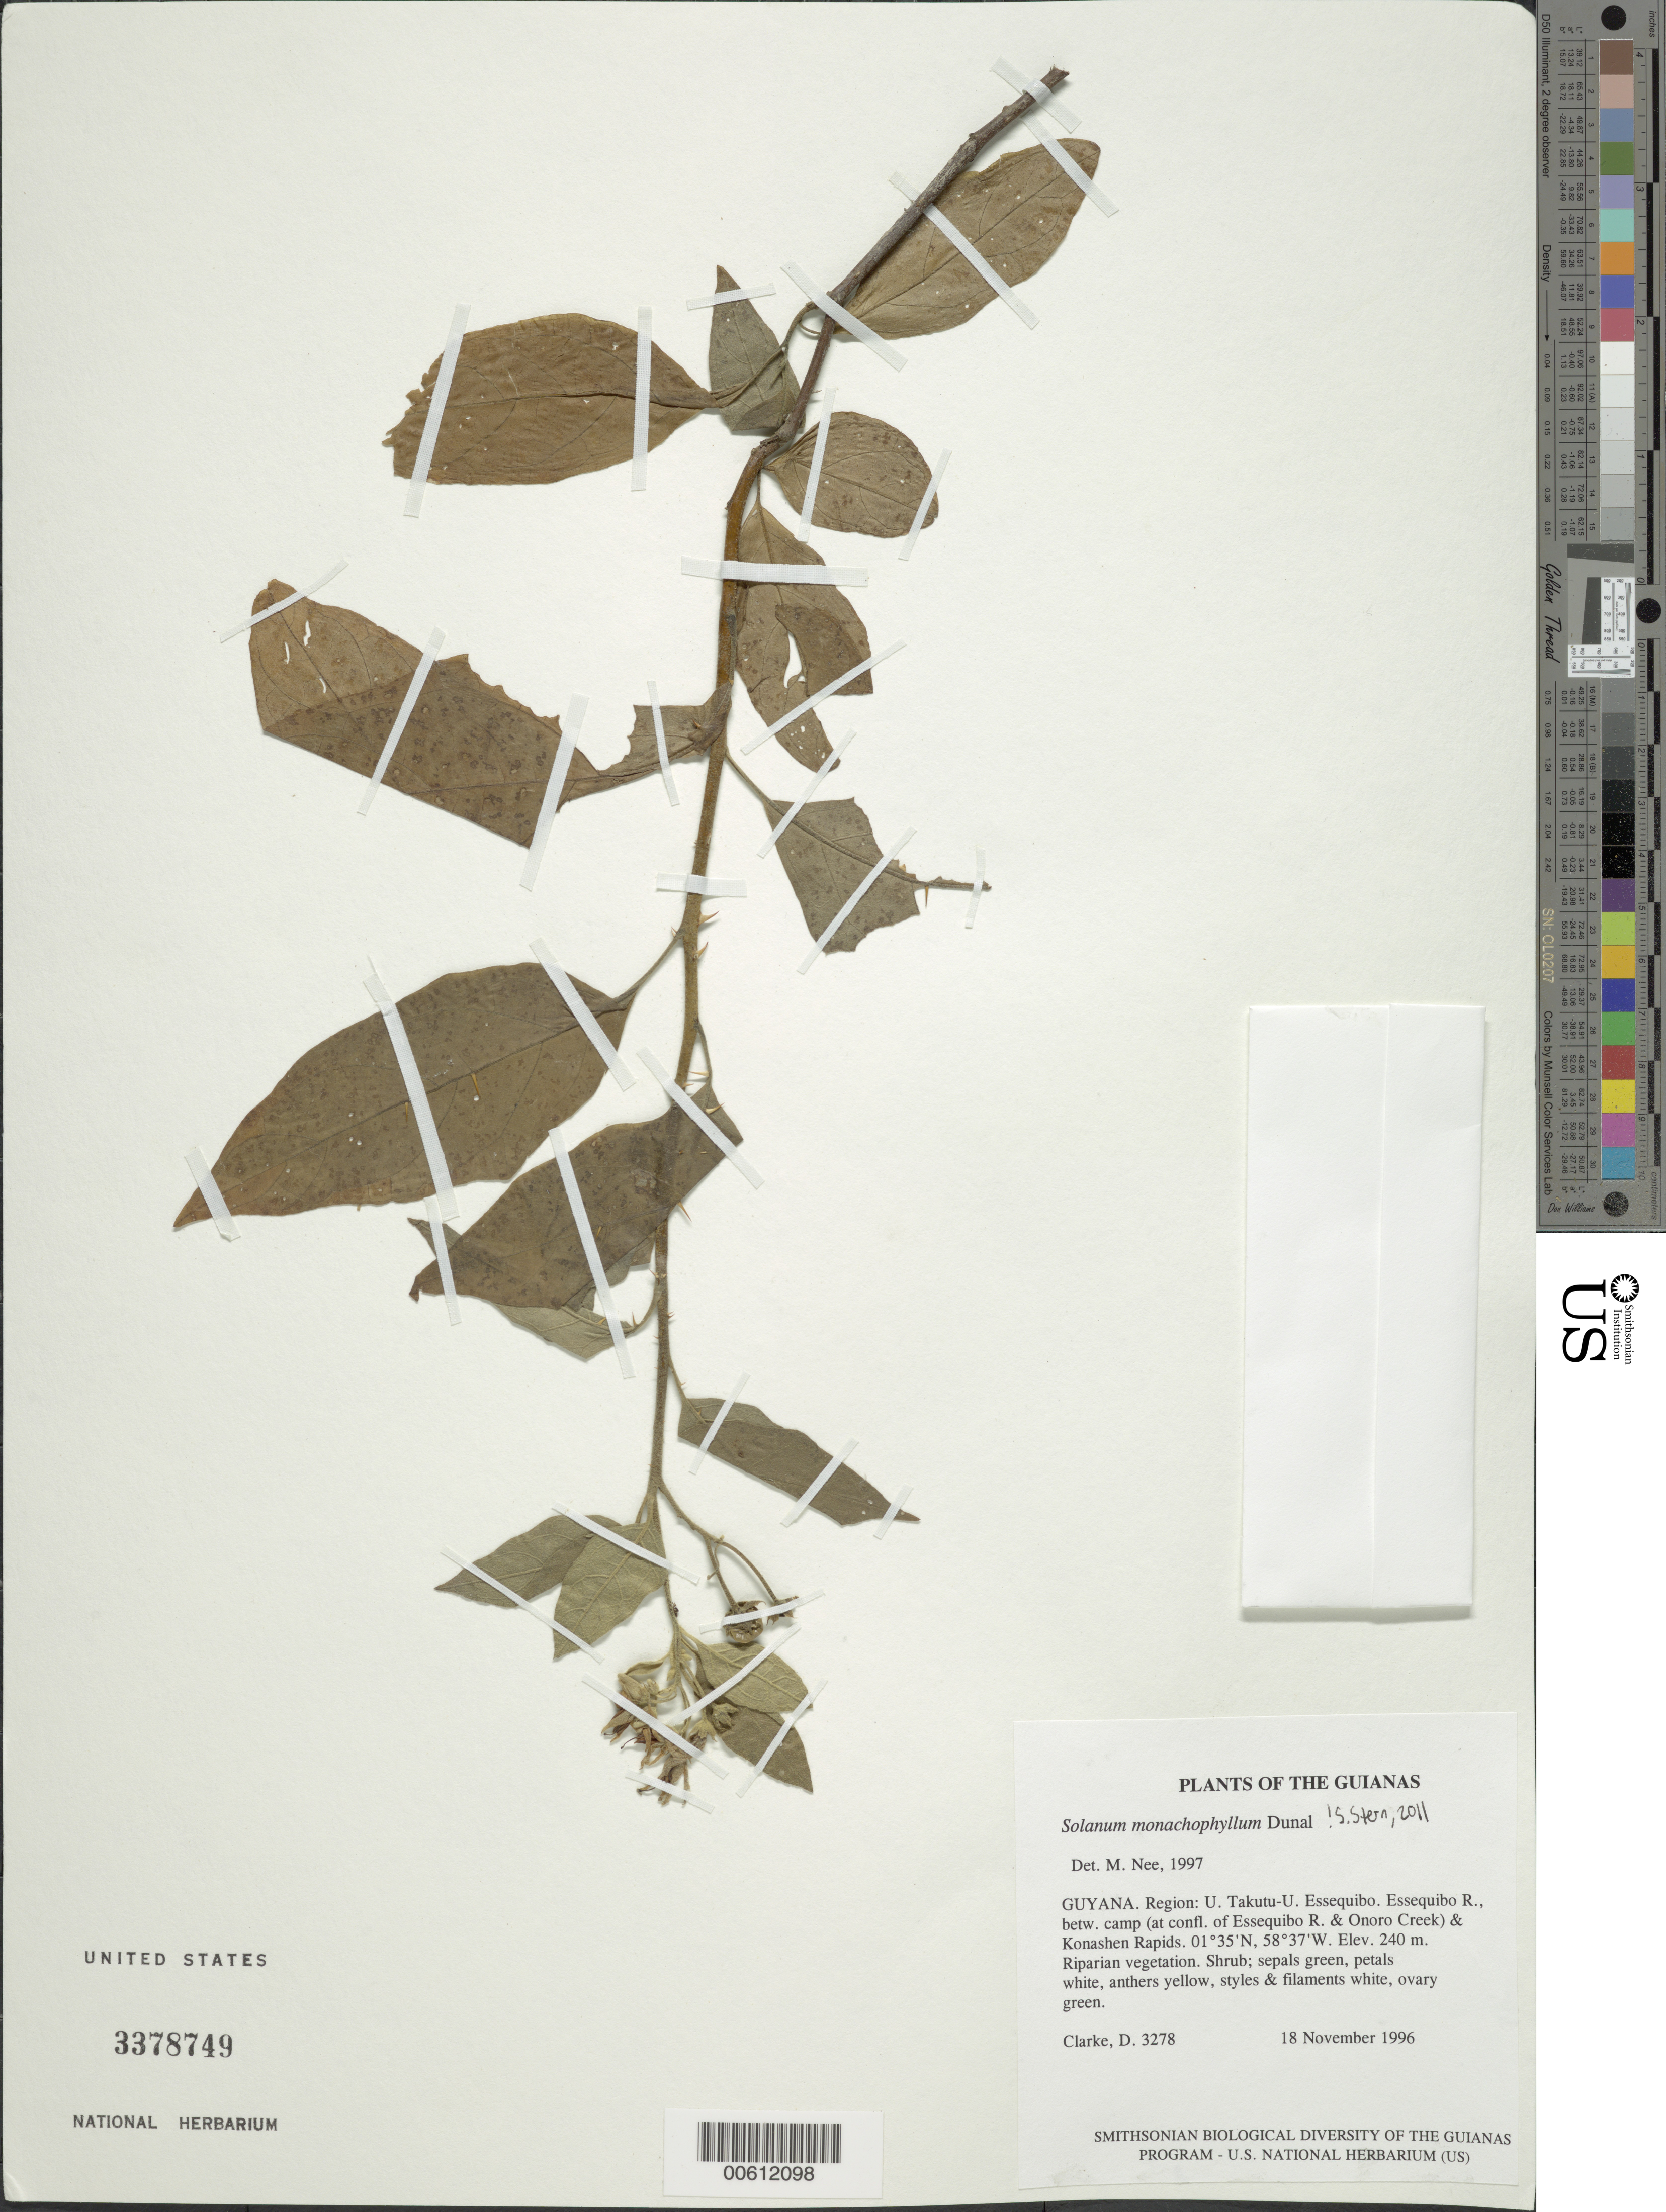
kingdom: Plantae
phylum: Tracheophyta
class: Magnoliopsida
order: Solanales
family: Solanaceae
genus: Solanum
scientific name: Solanum monachophyllum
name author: Dunal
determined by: Nee, Michael H.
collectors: H. D. Clarke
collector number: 3278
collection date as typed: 11 Nov 1996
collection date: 1996-11-11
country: Guyana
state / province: U. Takutu-U. Essequibo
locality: Essequibo R., betw. camp (at confl. of Essequibo R. & Onoro Creek) & Konashen Rapids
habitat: Riparian vegetation.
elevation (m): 240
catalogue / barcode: US 3378749